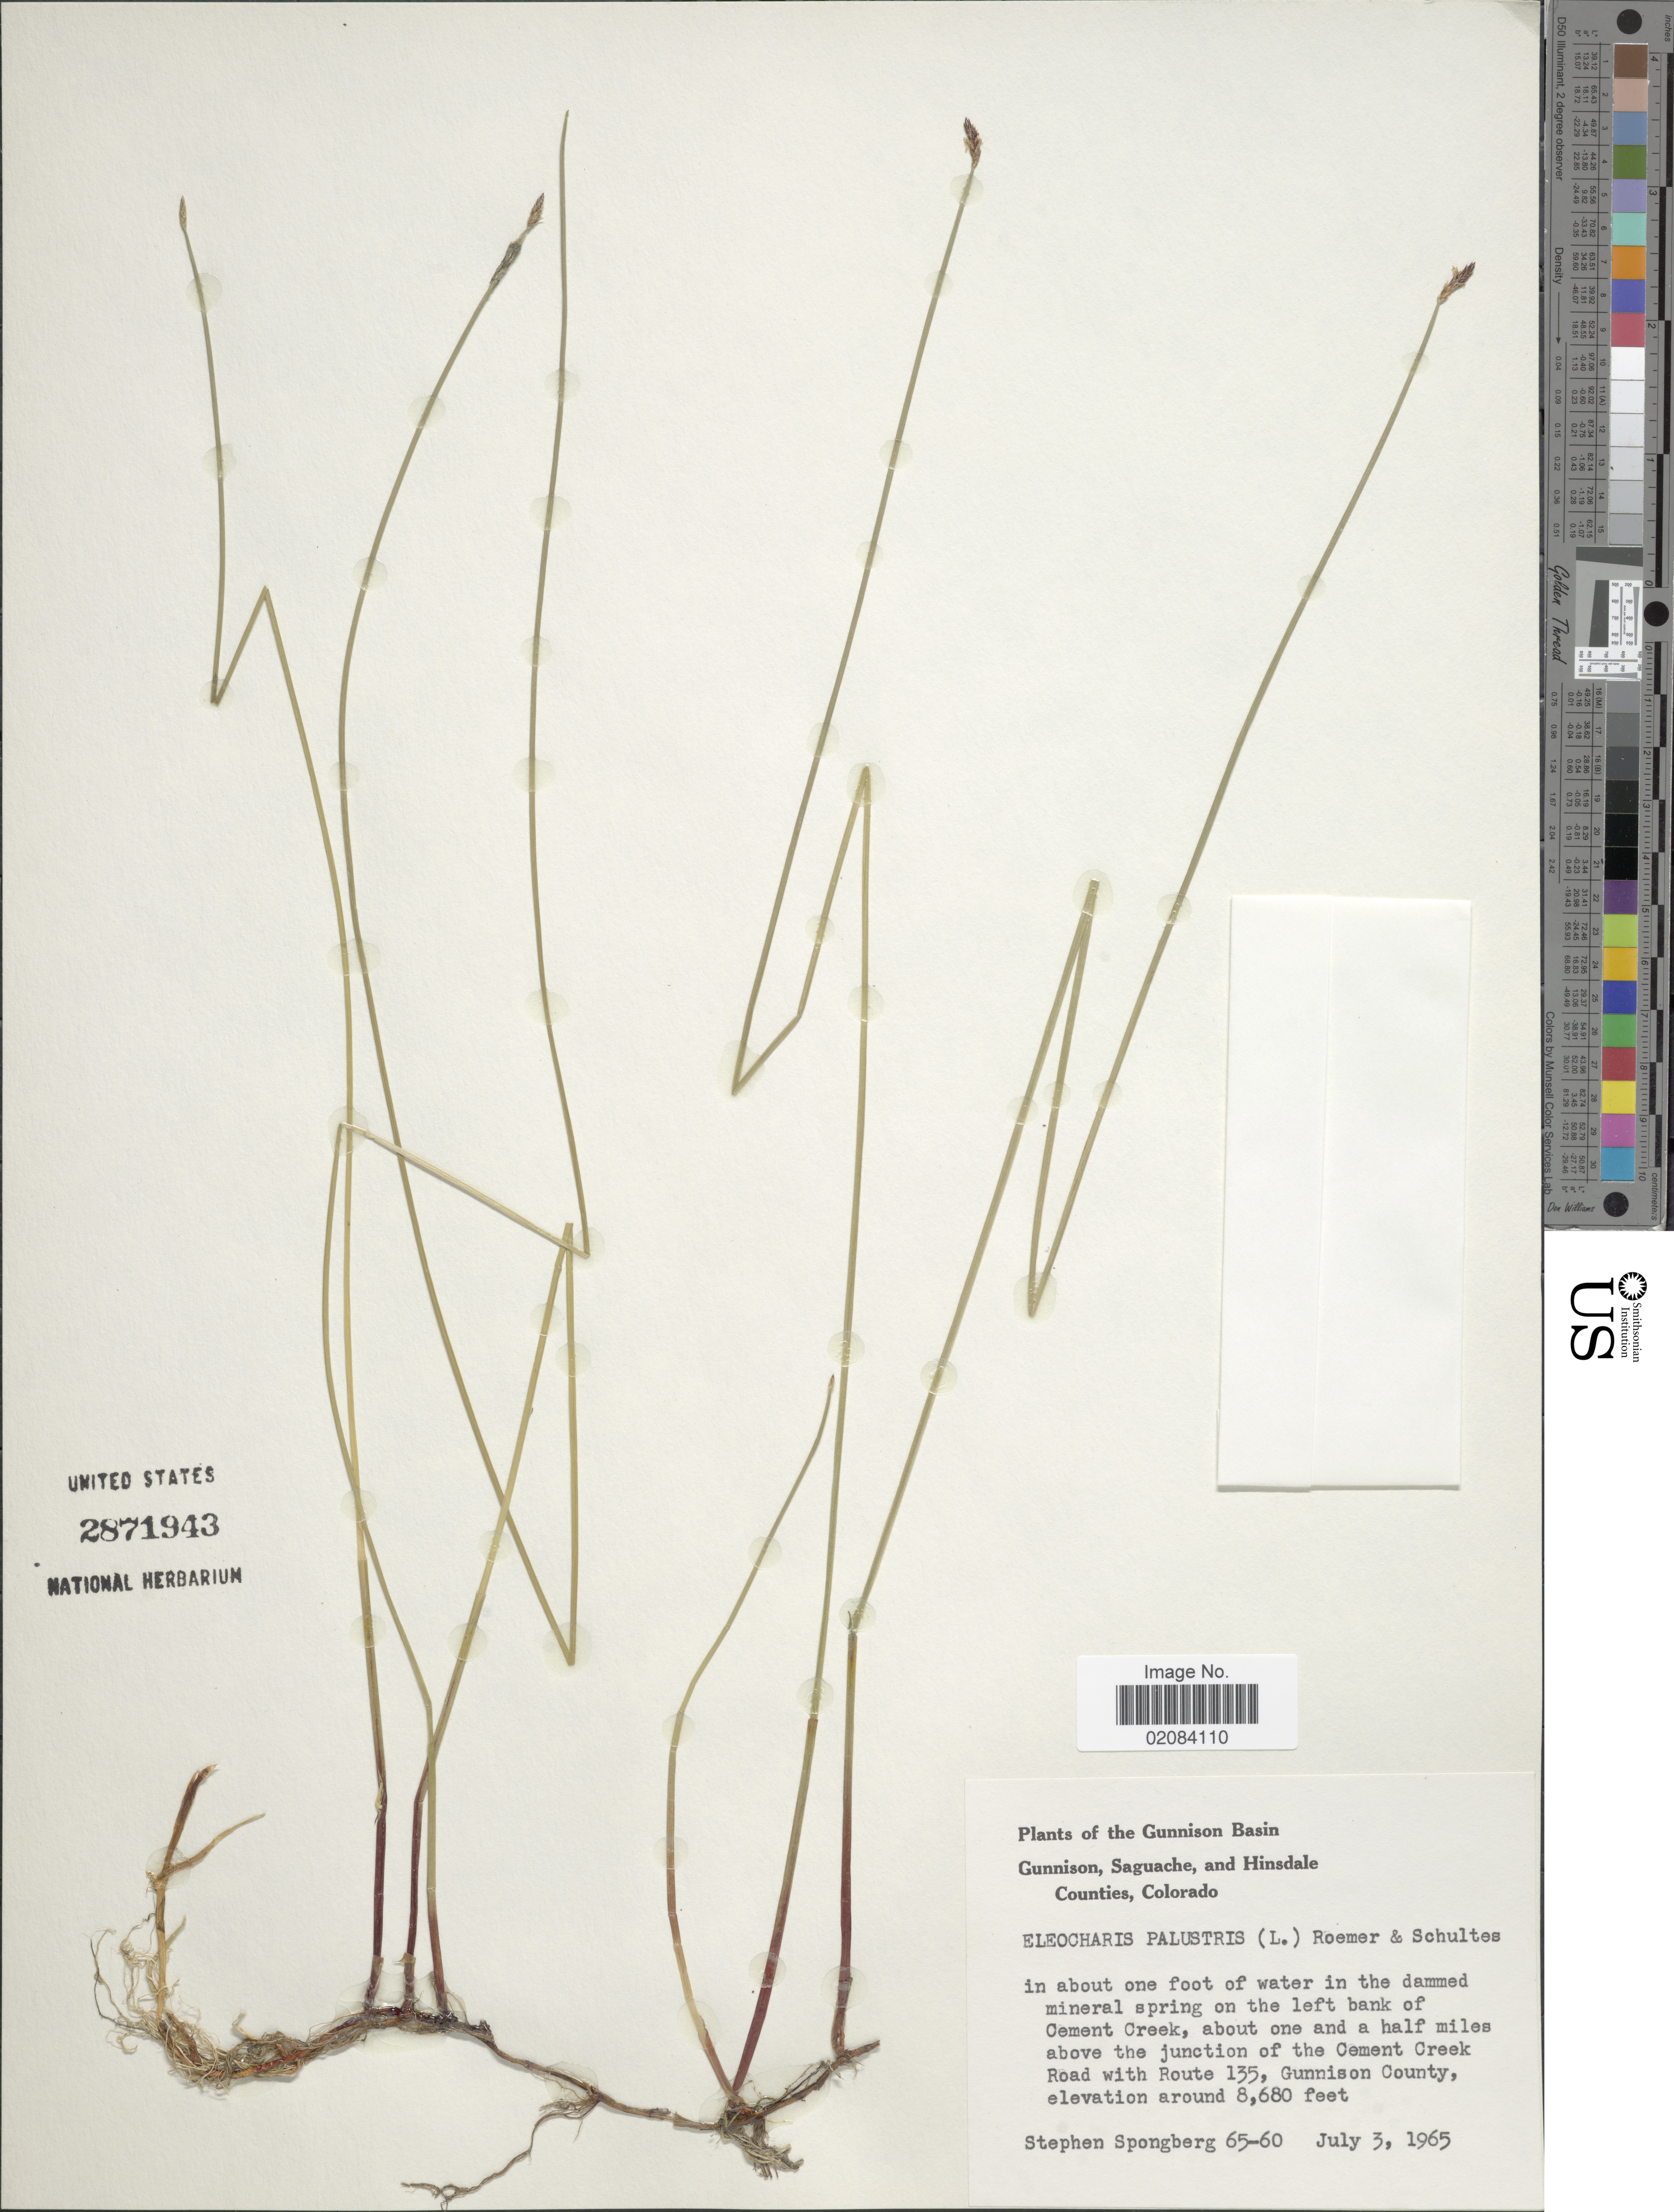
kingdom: Plantae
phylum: Tracheophyta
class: Liliopsida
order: Poales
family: Cyperaceae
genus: Eleocharis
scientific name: Eleocharis palustris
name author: (L.) Roem. & Schult.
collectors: S. A.Spongberg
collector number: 65-60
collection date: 1965-07-03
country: United States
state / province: Colorado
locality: Gunnison Basin, Gunnison, Saguache, and Hinsdale Counties, Colorado. In about one foot of water in the dammed mineral spring on the left bank of Cement Creek, about one and a half miles above the junction of the Cement Creek Road with Route 135, Gunnison County.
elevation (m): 2646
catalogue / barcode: US 2871943